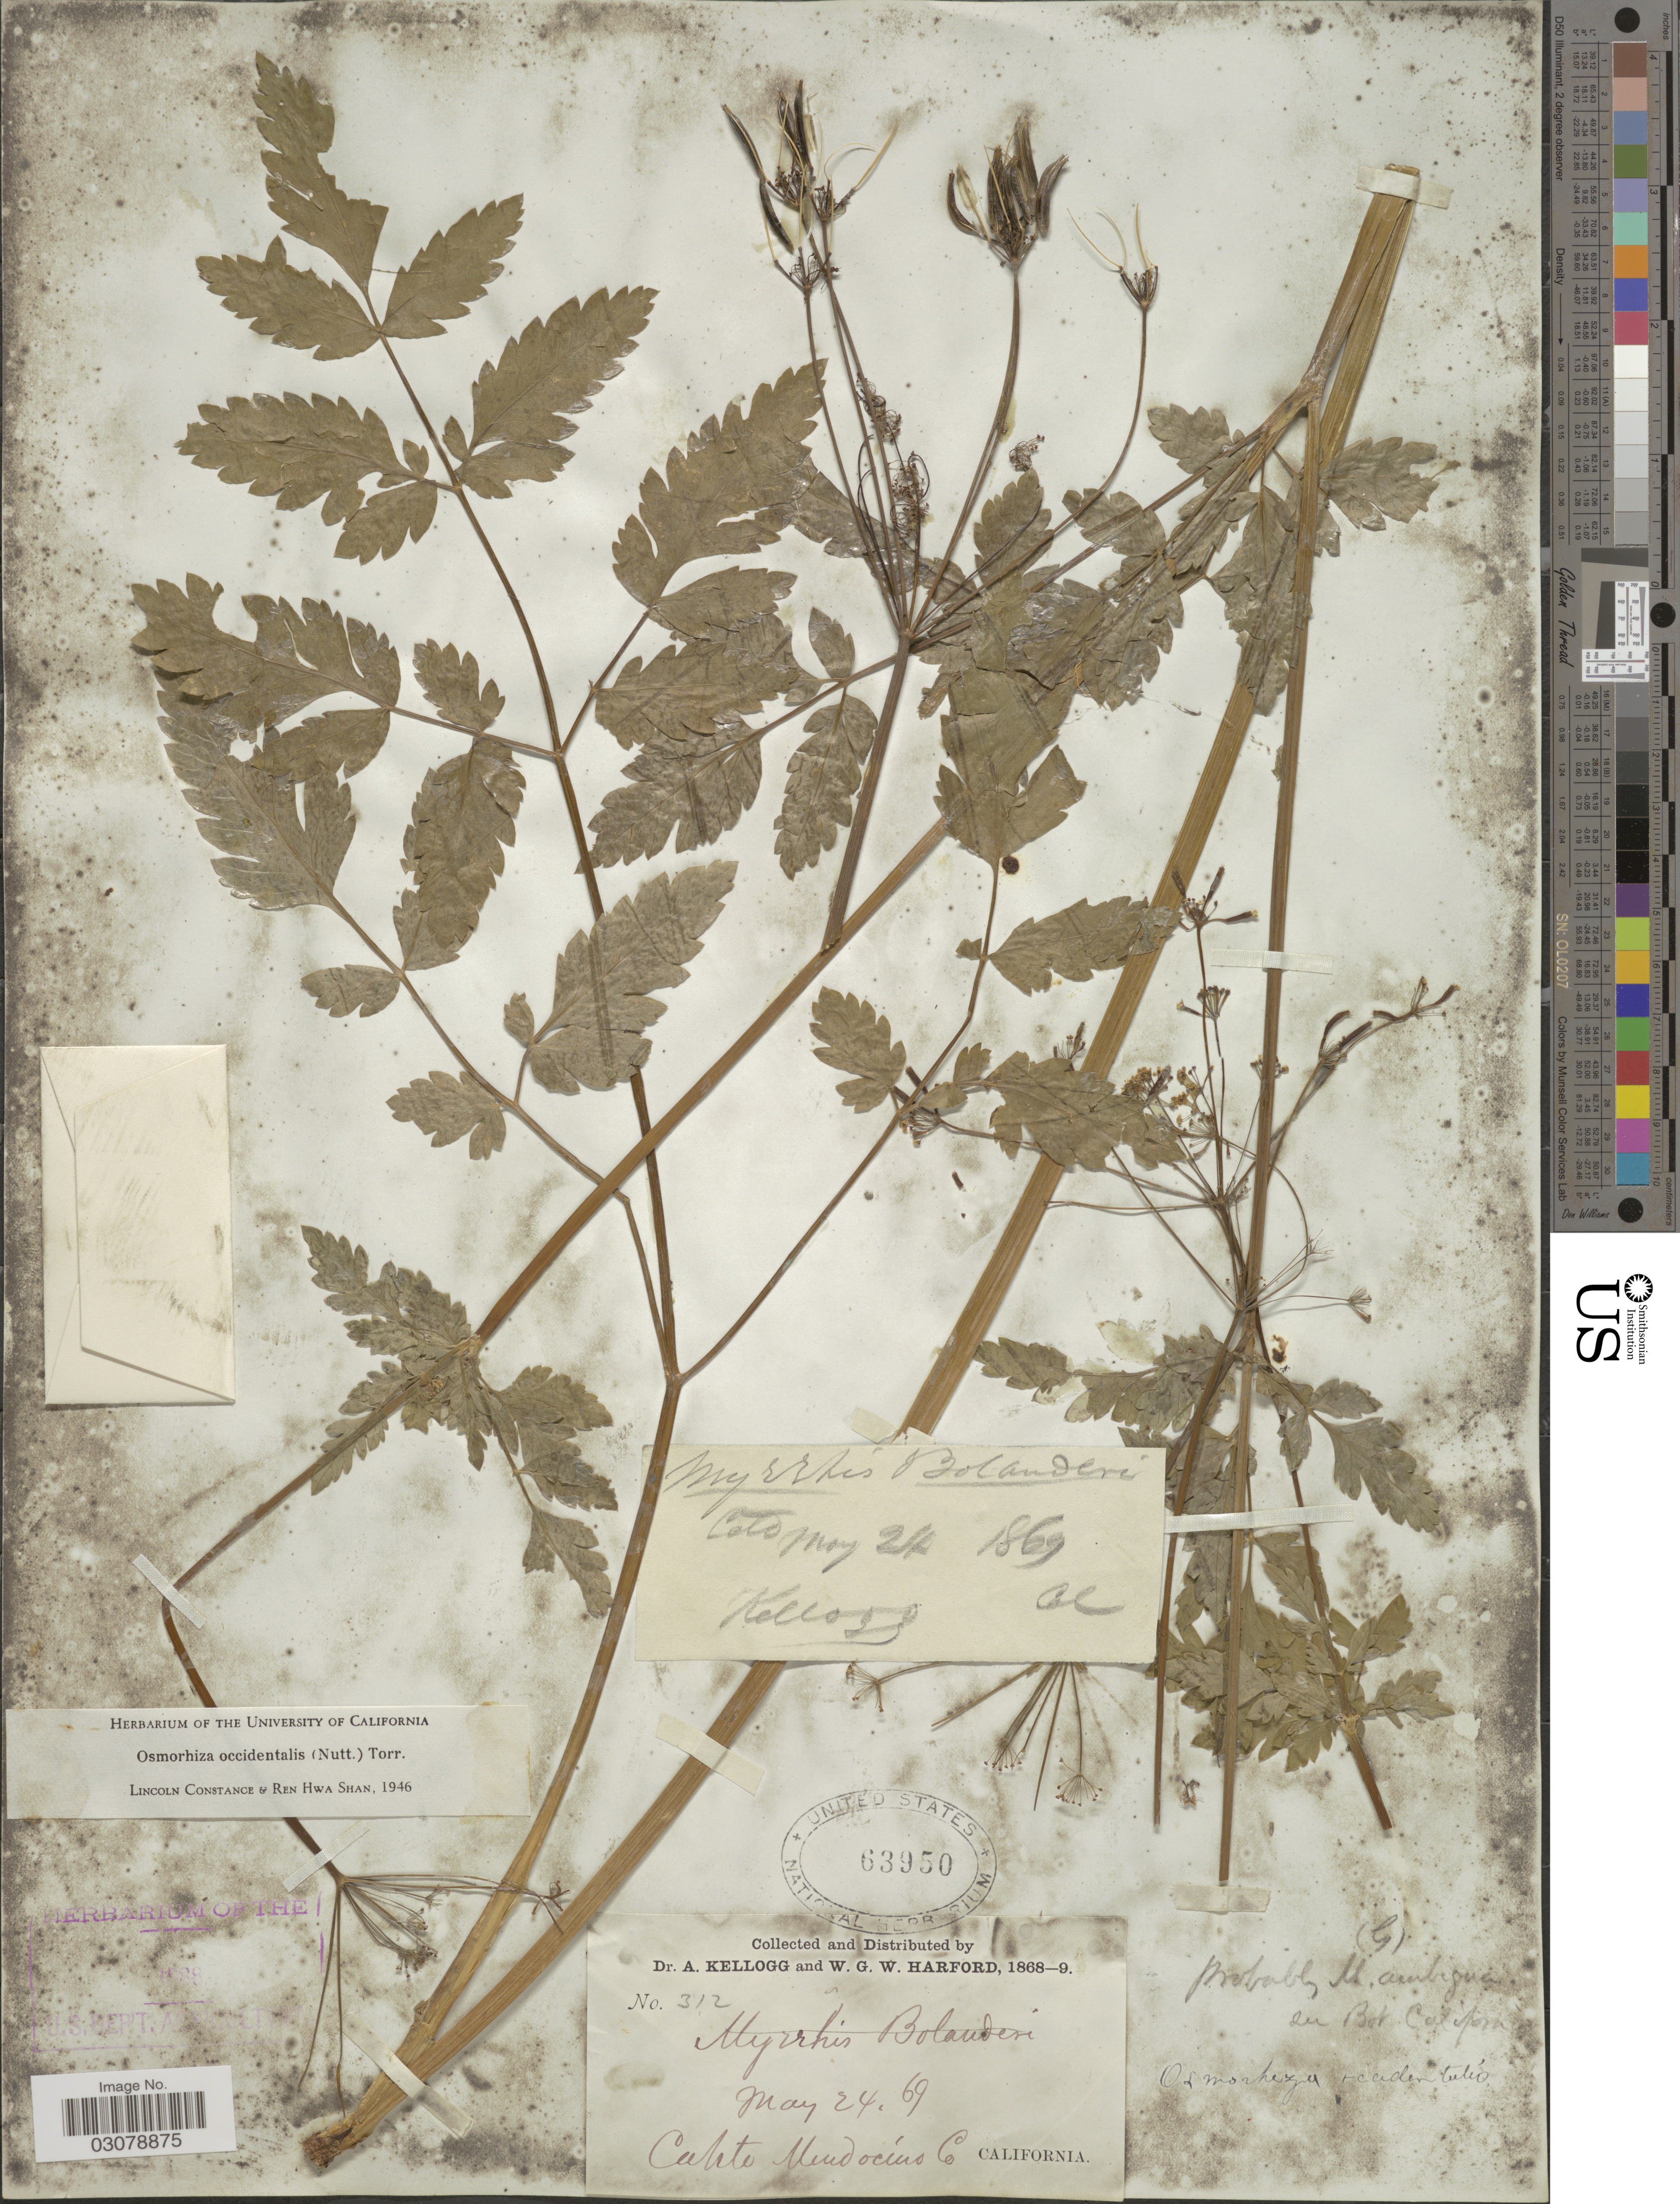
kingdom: Plantae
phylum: Tracheophyta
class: Magnoliopsida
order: Apiales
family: Apiaceae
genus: Osmorhiza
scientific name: Osmorhiza occidentalis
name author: (Nutt.) Torr.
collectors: A. Kellogg & W. G. W. Harford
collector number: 312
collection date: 1869-05-24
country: United States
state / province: California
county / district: Mendocino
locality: Cahto Mendocino Co.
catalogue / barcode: US 63950